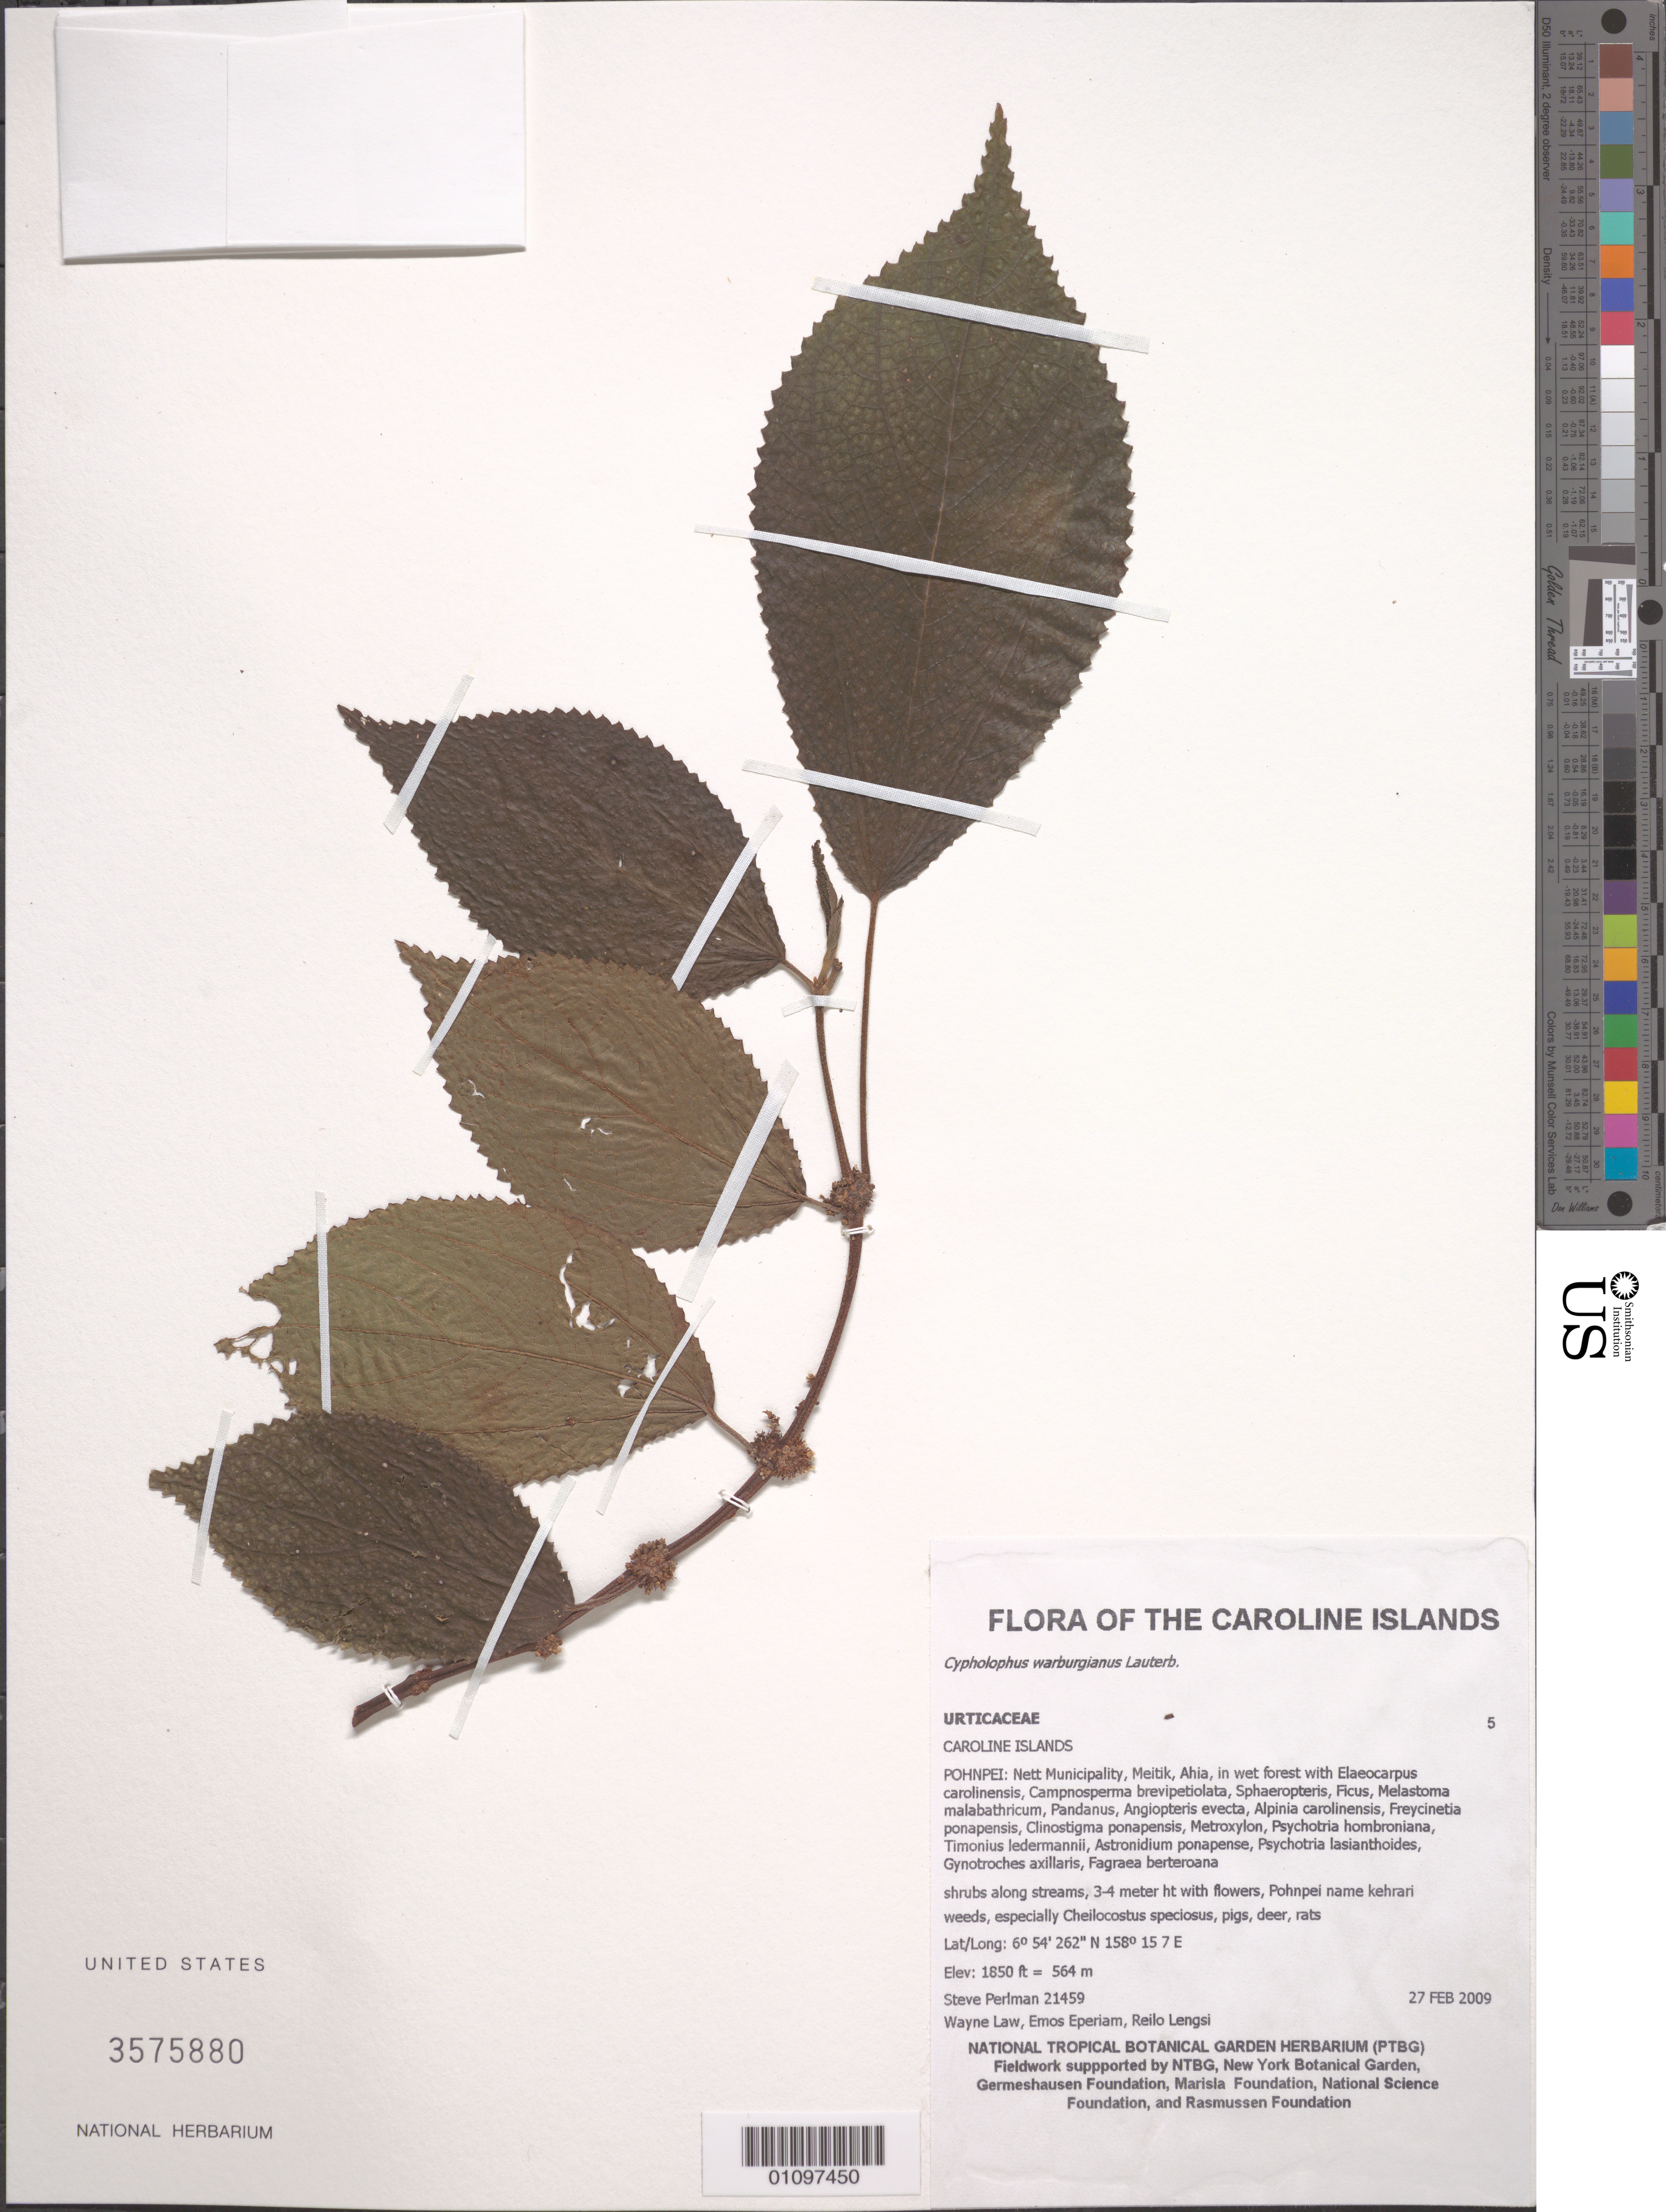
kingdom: Plantae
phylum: Tracheophyta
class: Magnoliopsida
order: Rosales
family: Urticaceae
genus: Cypholophus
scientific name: Cypholophus warburgianus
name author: Lauterb.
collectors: S. P. Perlman, W. Law, P. Eperiam & R. Lengsi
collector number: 21459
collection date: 2009-02-27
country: Micronesia, Federated States of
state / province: Pohnpei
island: Pohnpei [Ponape]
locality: Nett Municipality, Meitik, Ahia.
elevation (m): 564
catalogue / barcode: US 3575880